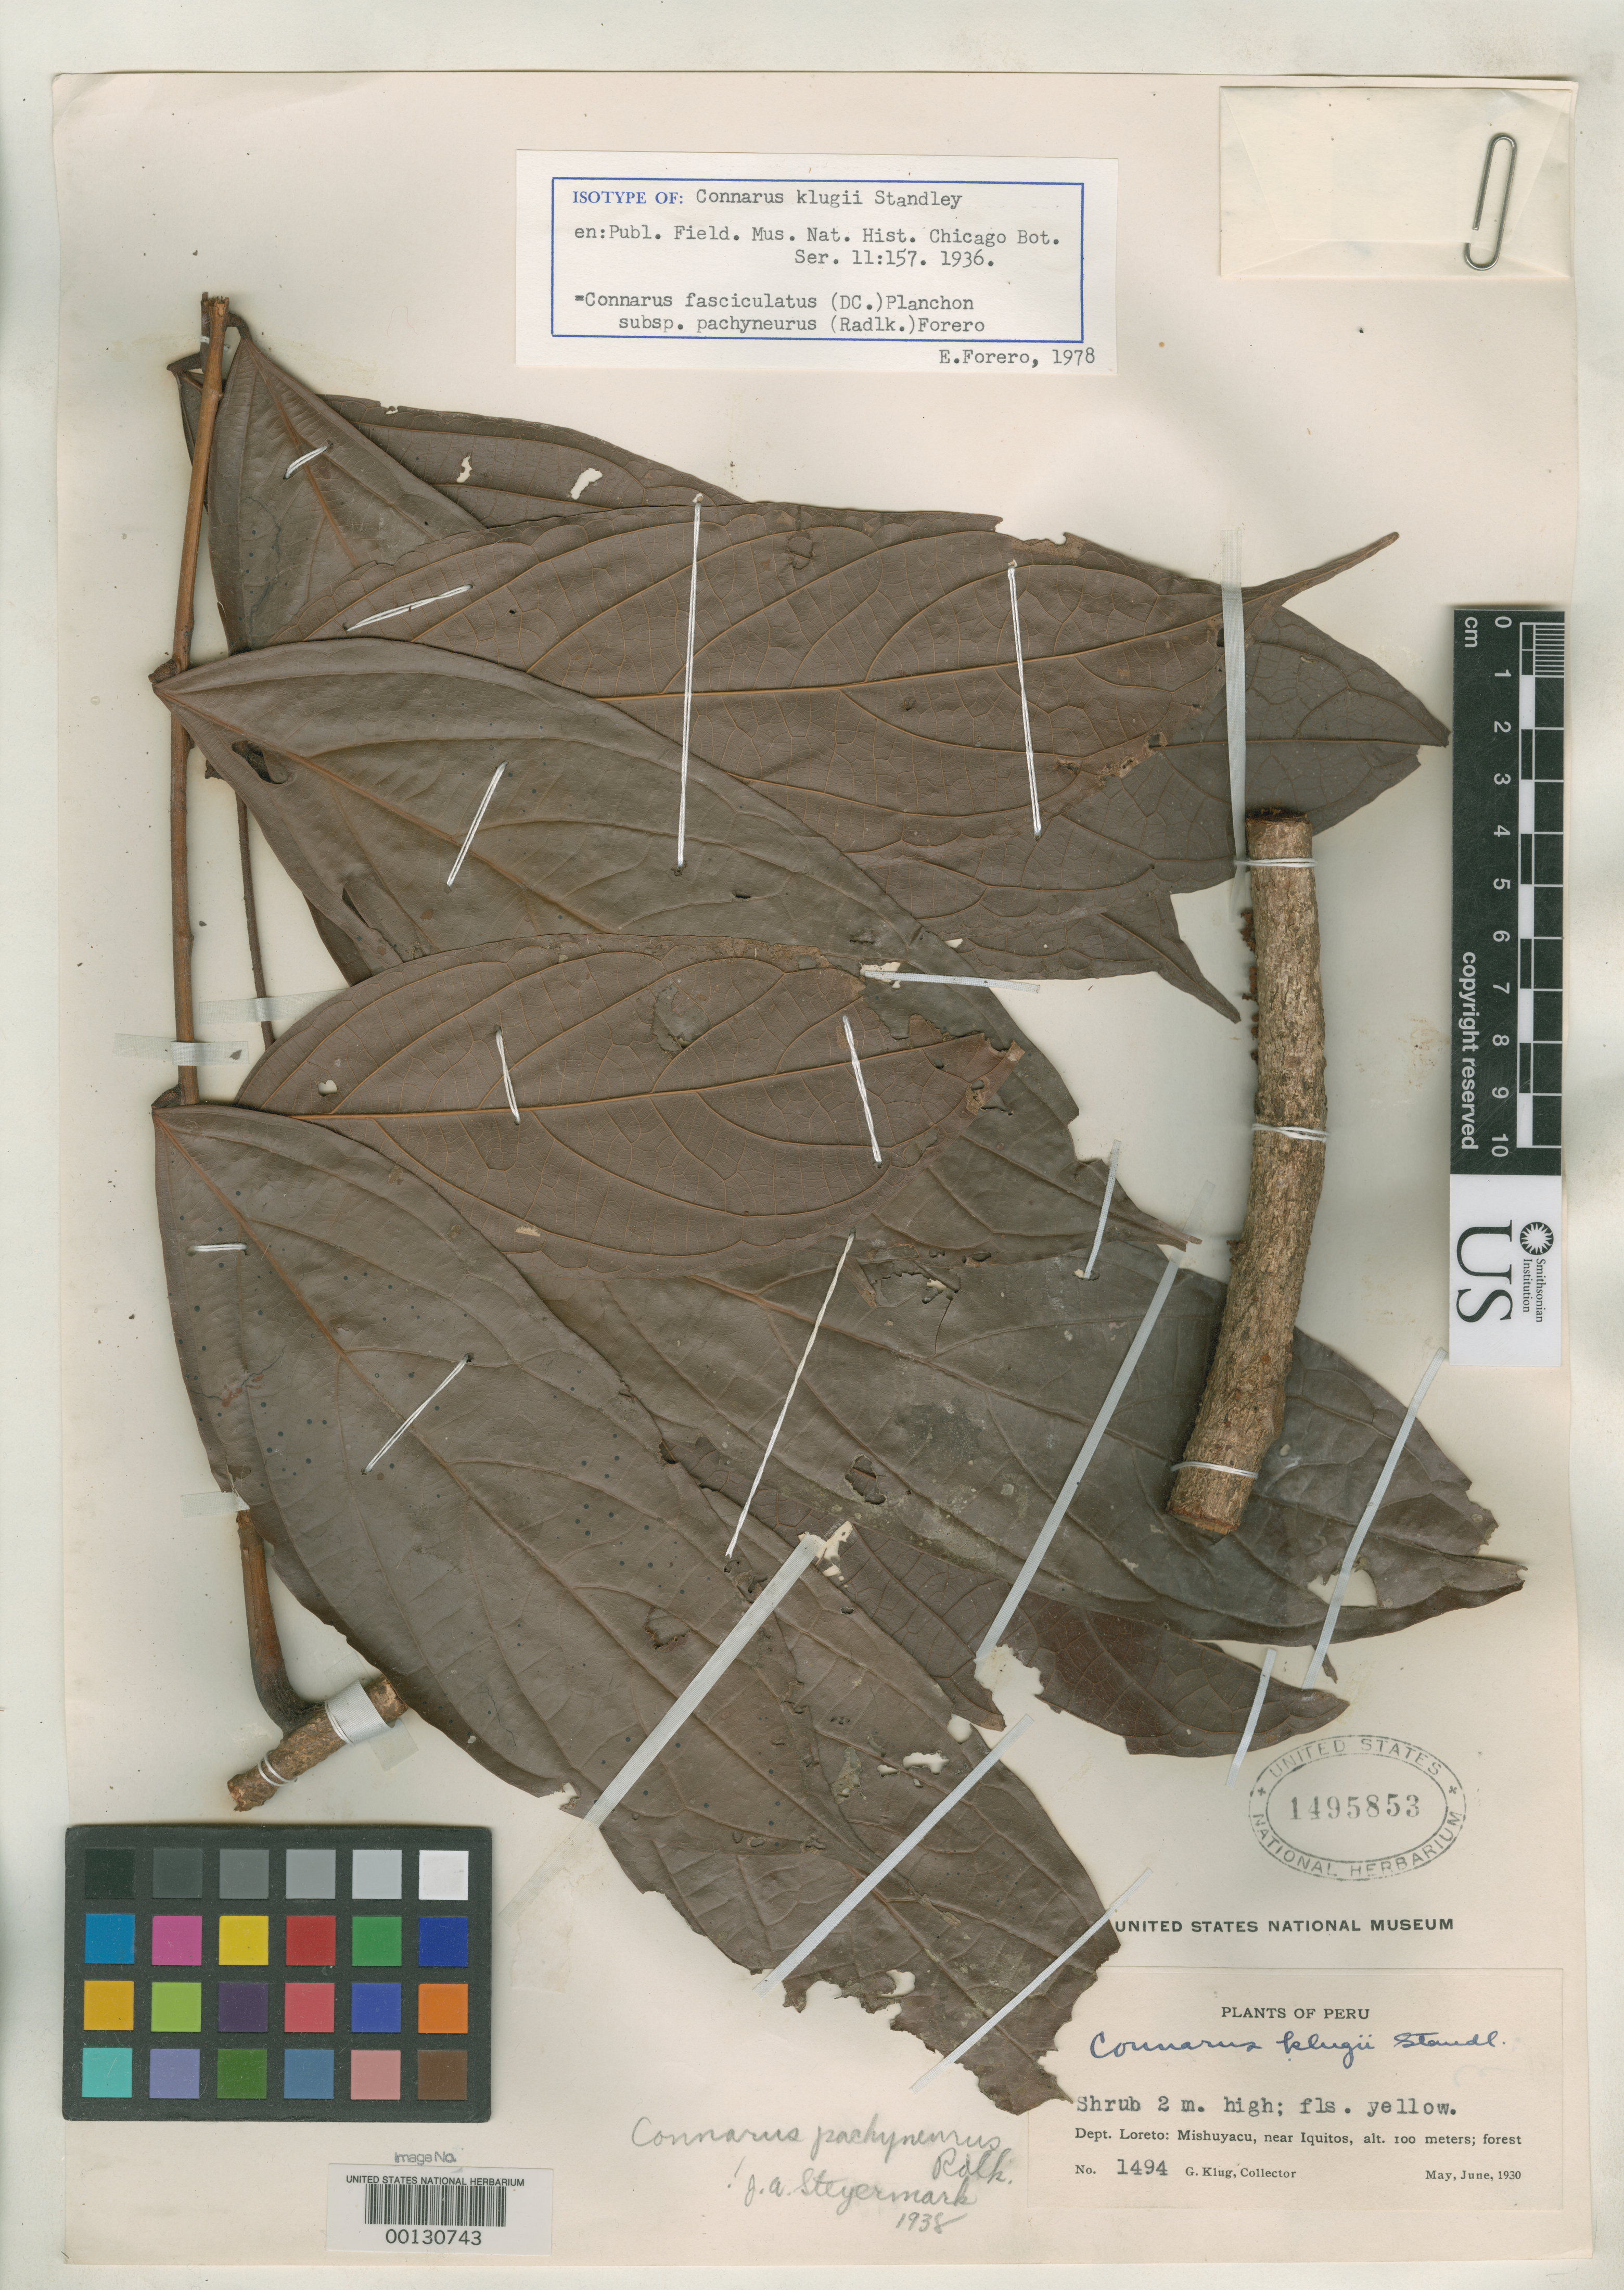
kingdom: Plantae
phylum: Tracheophyta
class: Magnoliopsida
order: Oxalidales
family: Connaraceae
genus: Connarus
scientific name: Connarus klugii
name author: Standl.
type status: Isotype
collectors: G. Klug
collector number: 1494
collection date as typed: May 1930 to -- Jun 1930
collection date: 1930-05/1930-06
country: Peru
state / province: Loreto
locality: Mishuyacu, near Iquitos.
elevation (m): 100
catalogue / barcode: US 1495853